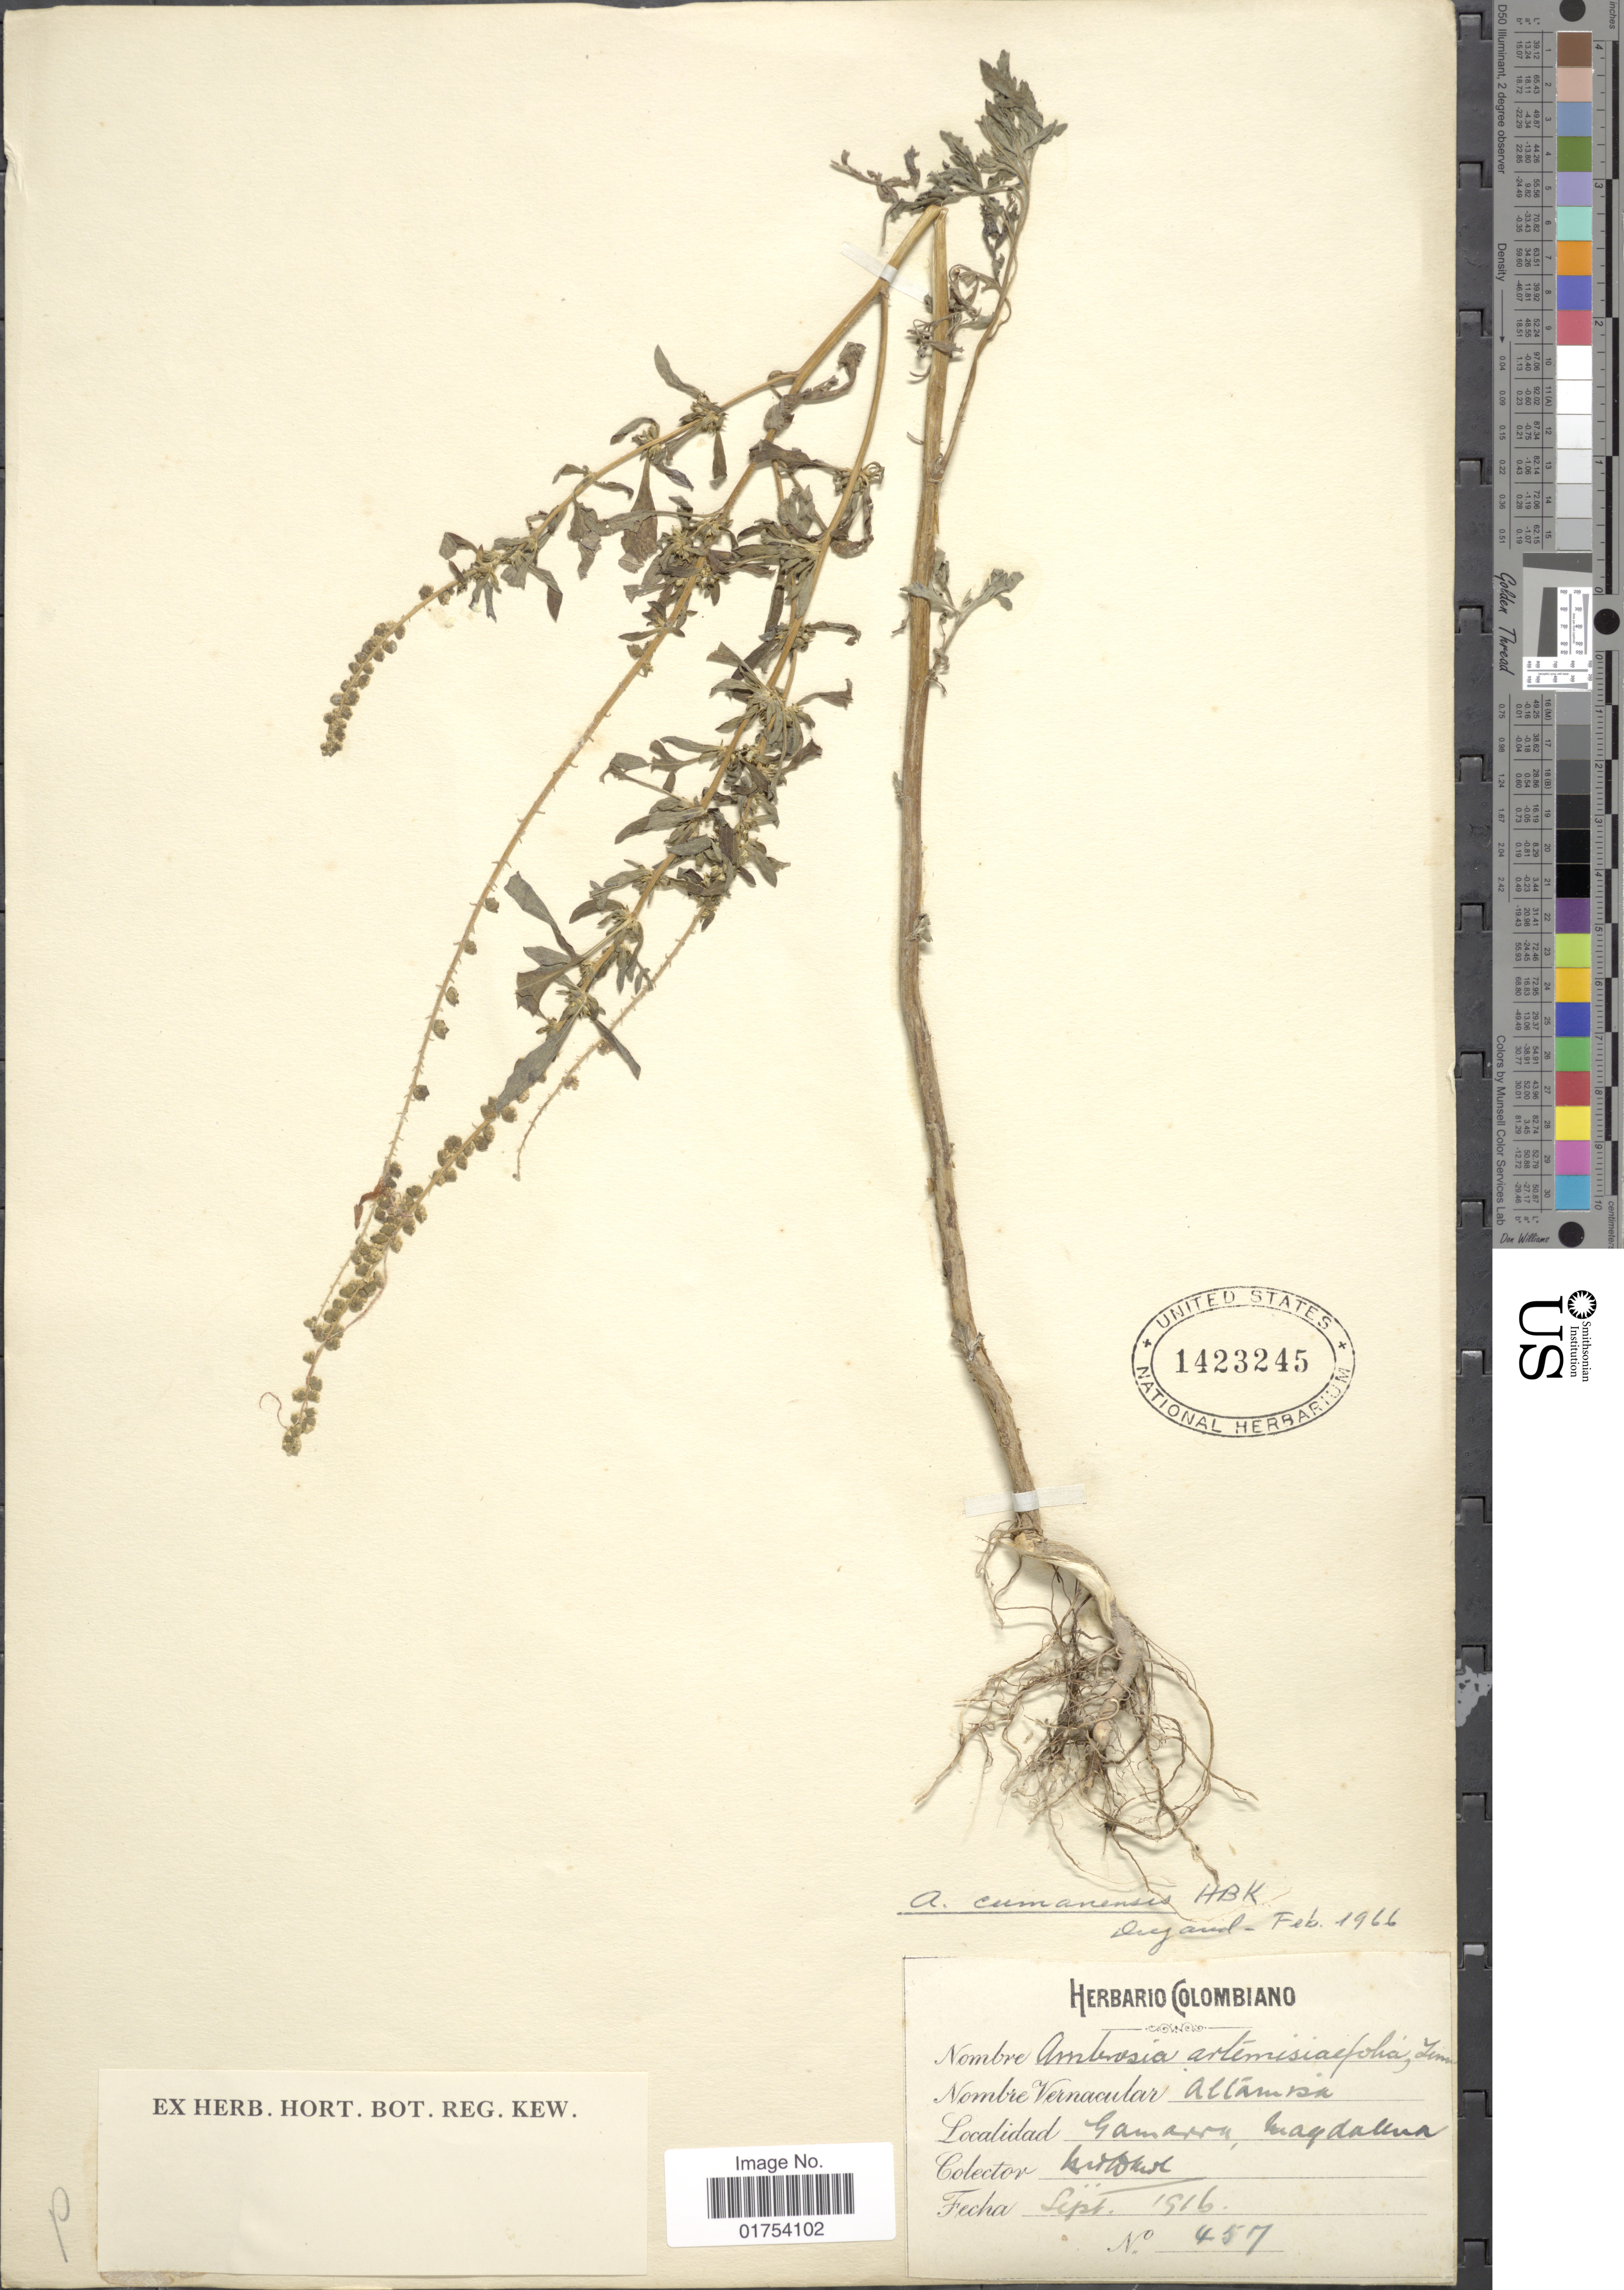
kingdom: Plantae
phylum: Tracheophyta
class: Magnoliopsida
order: Asterales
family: Asteraceae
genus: Ambrosia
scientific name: Ambrosia peruviana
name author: Willd.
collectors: M. T. Dawe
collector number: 457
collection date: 1916-09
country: Colombia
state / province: Magdalena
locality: Gamarra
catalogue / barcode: US 1423245